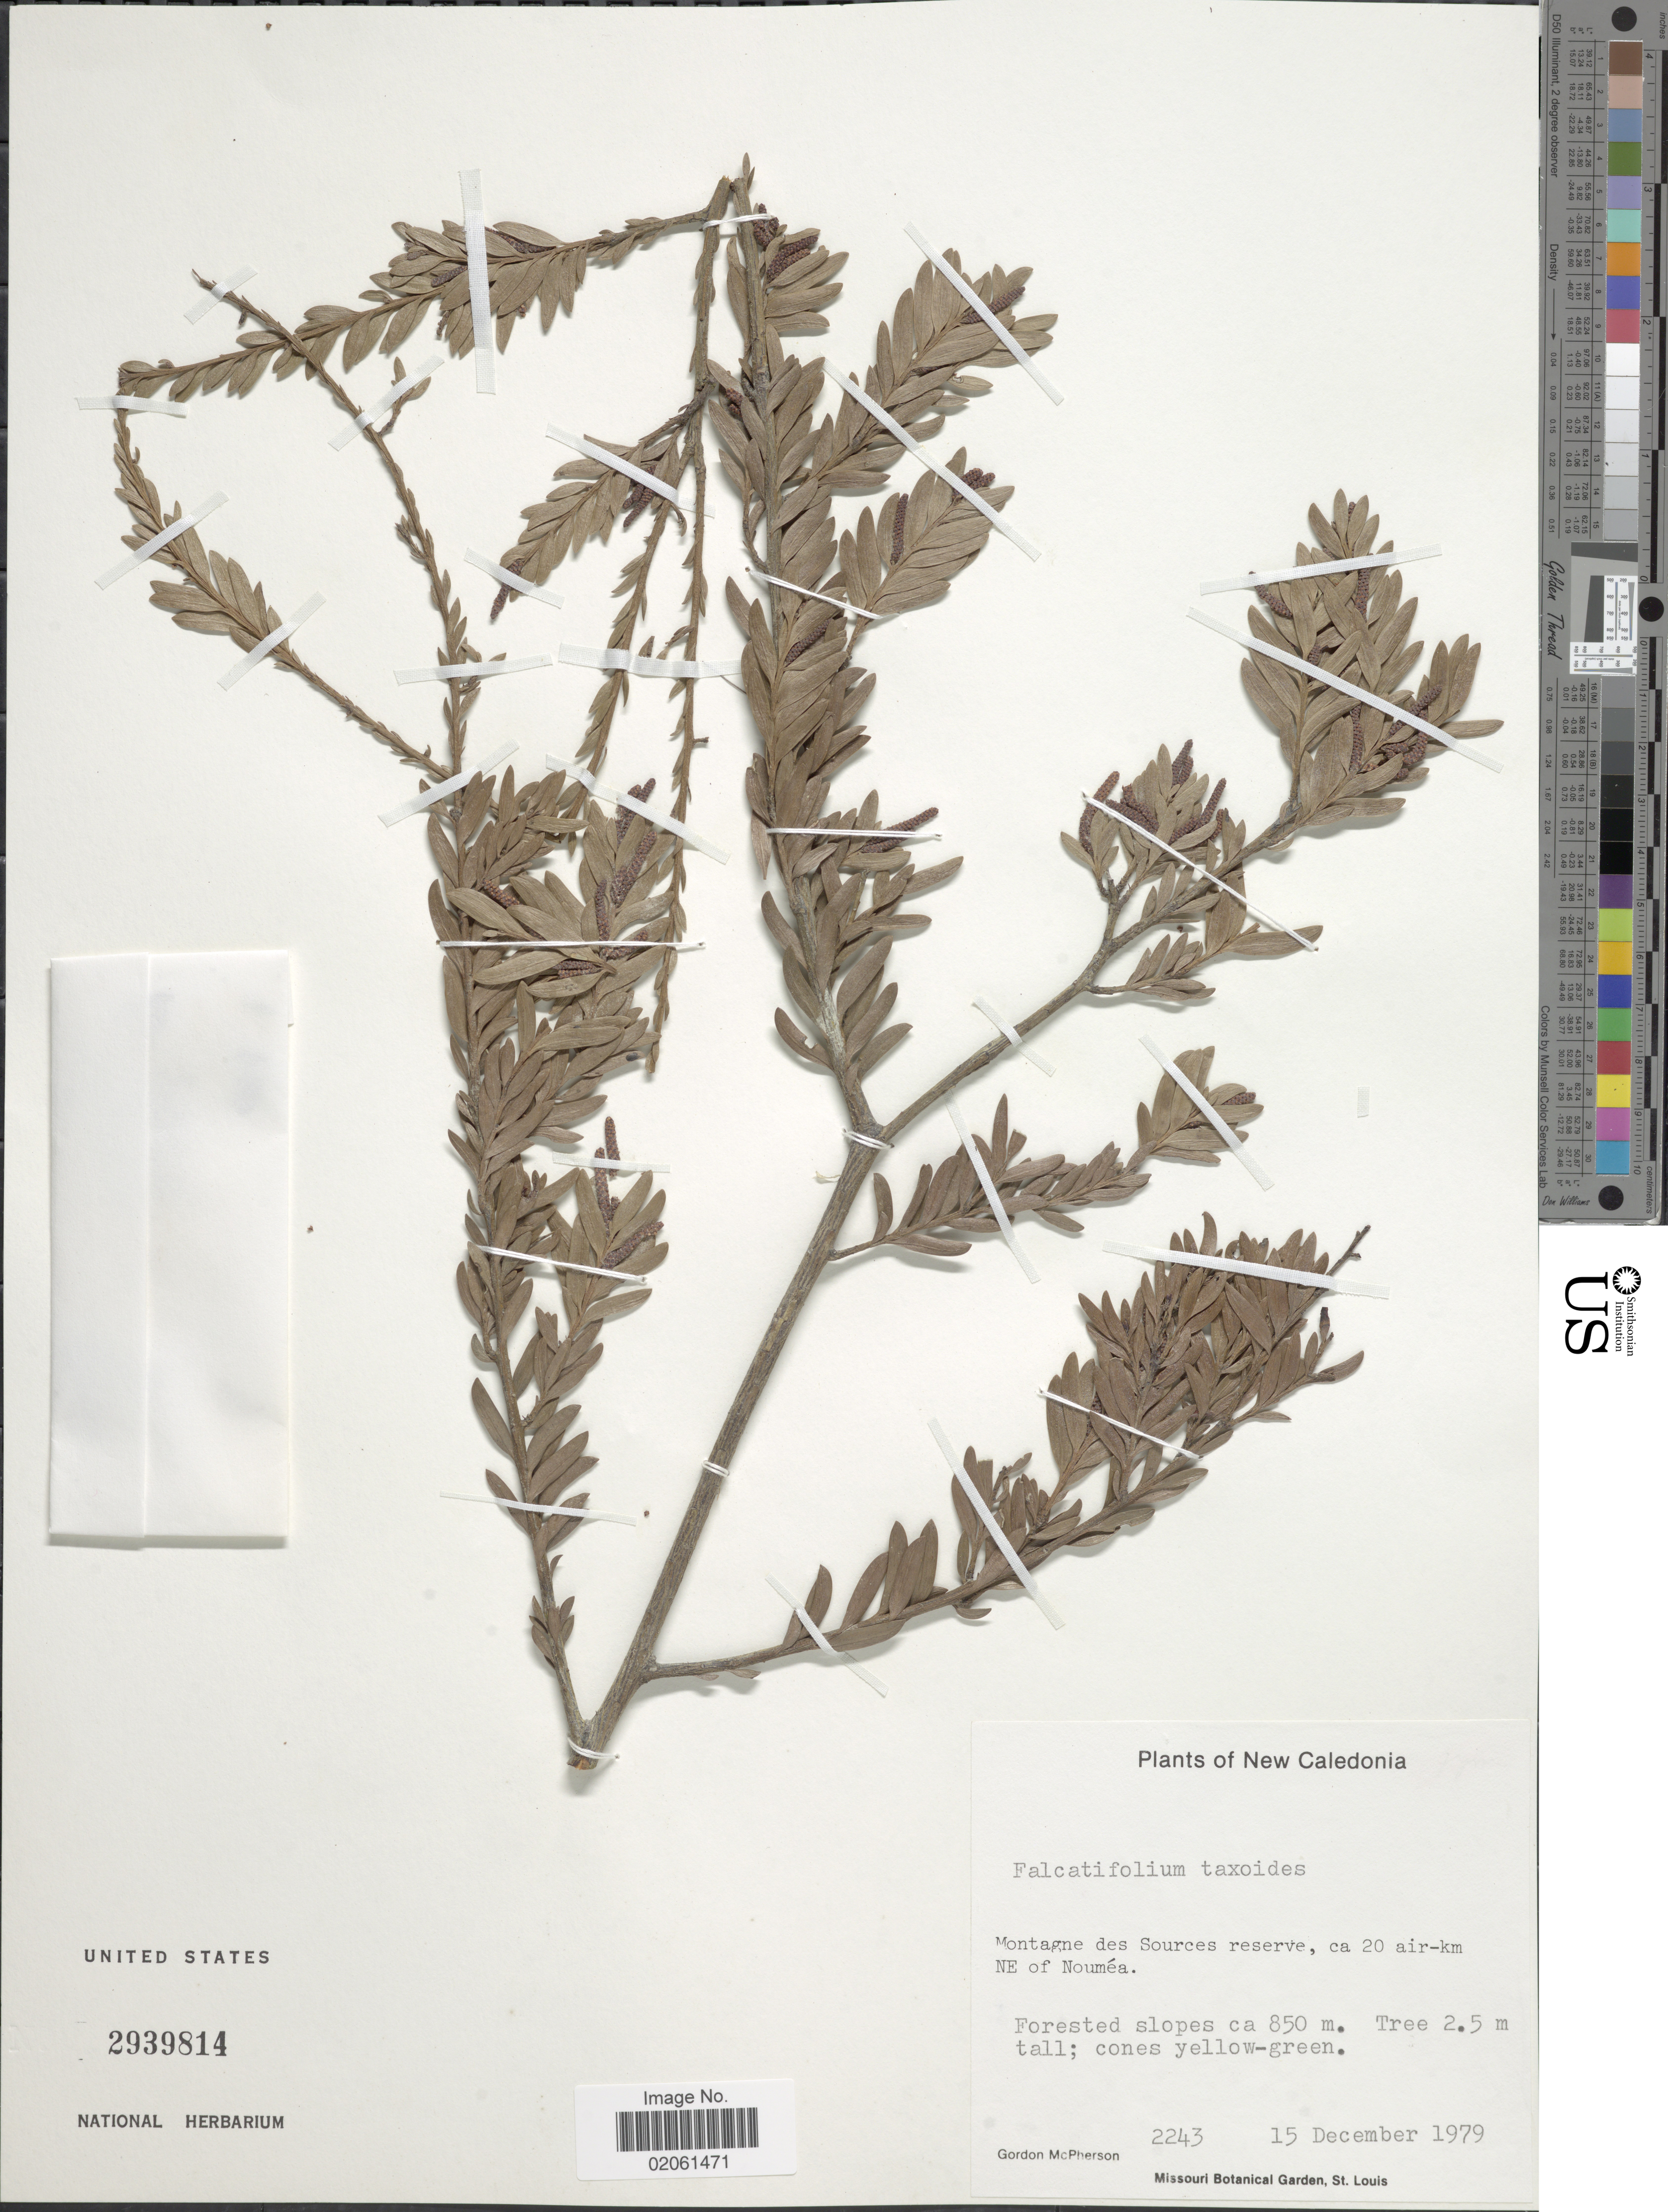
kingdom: Plantae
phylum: Tracheophyta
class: Pinopsida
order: Pinales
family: Podocarpaceae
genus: Falcatifolium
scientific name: Falcatifolium taxoides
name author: (Brongn. & Gris) de Laub.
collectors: G. D. McPherson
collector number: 2243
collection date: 1979-12-15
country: New Caledonia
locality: Montagne des Sources reserve, ca 20 air-km NE of Nouméa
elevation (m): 850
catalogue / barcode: US 2939814